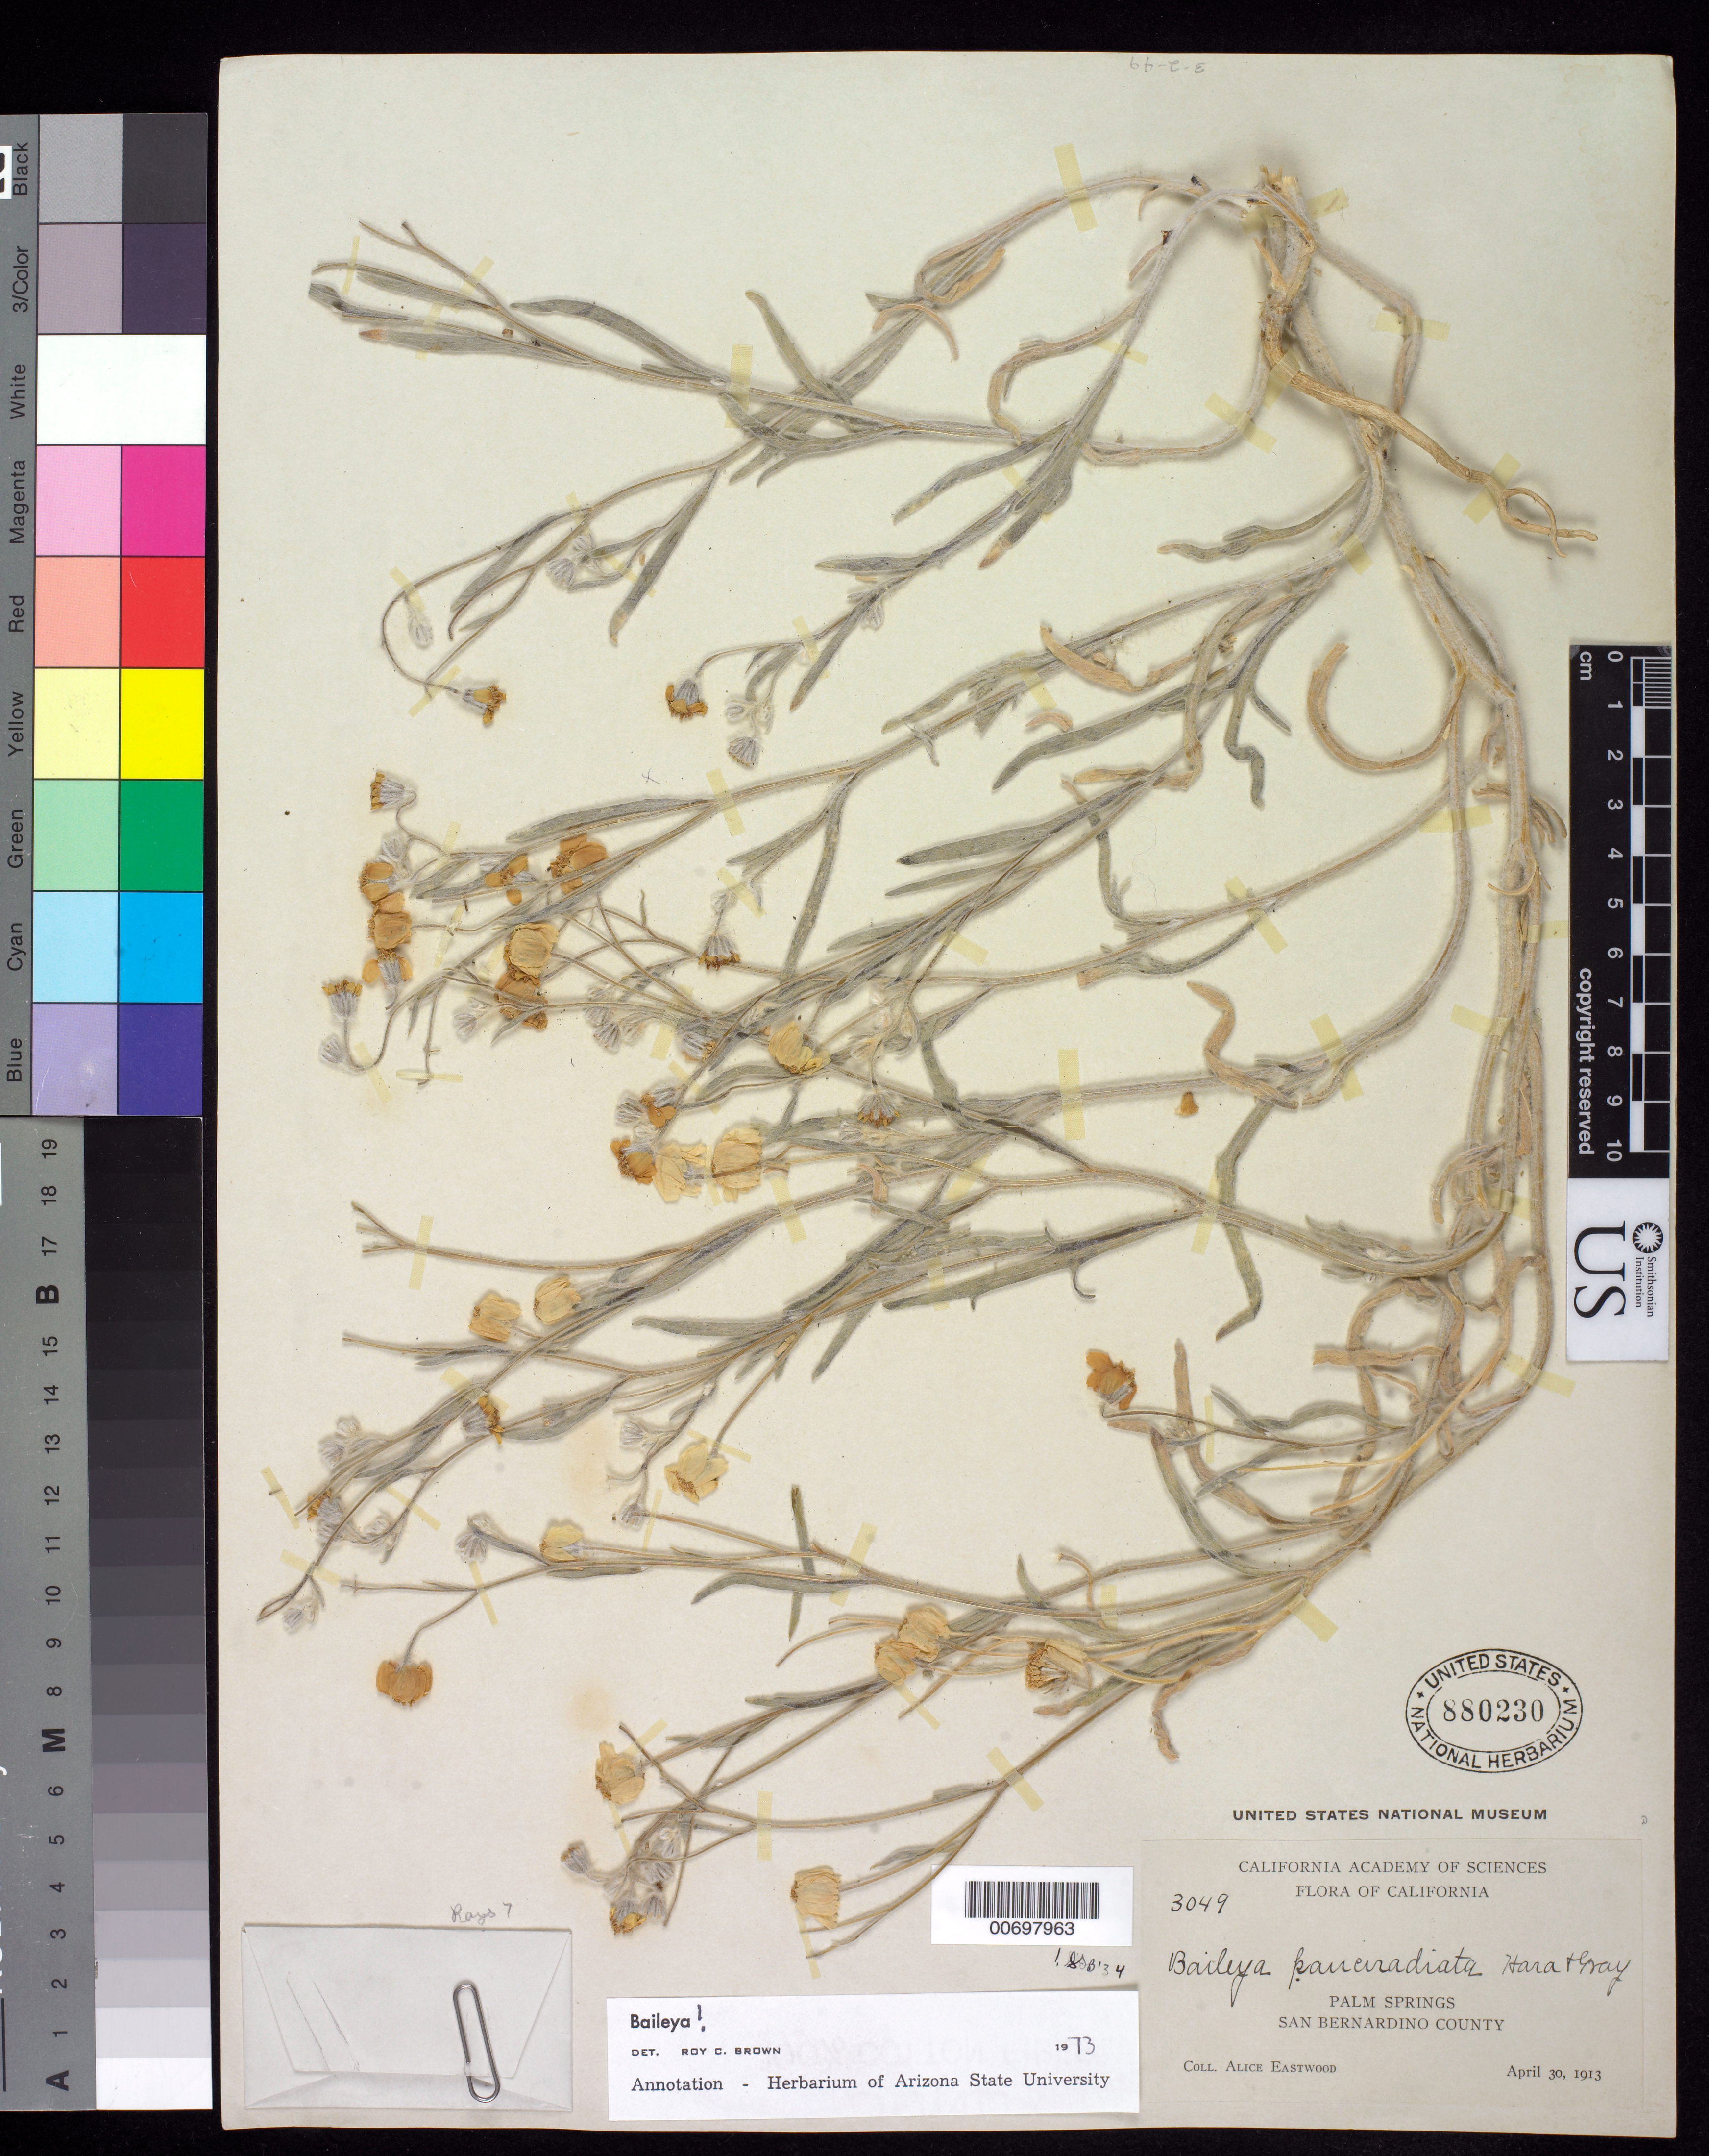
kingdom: Plantae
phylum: Tracheophyta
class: Magnoliopsida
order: Asterales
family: Asteraceae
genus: Baileya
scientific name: Baileya pauciradiata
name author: Harv. & A. Gray ex A. Gray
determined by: Brown, Roy C.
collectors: A. Eastwood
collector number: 3049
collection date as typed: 30 Apr 1913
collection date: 1913-04-30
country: United States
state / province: California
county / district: Riverside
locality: Palm Springs.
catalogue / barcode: US 880230